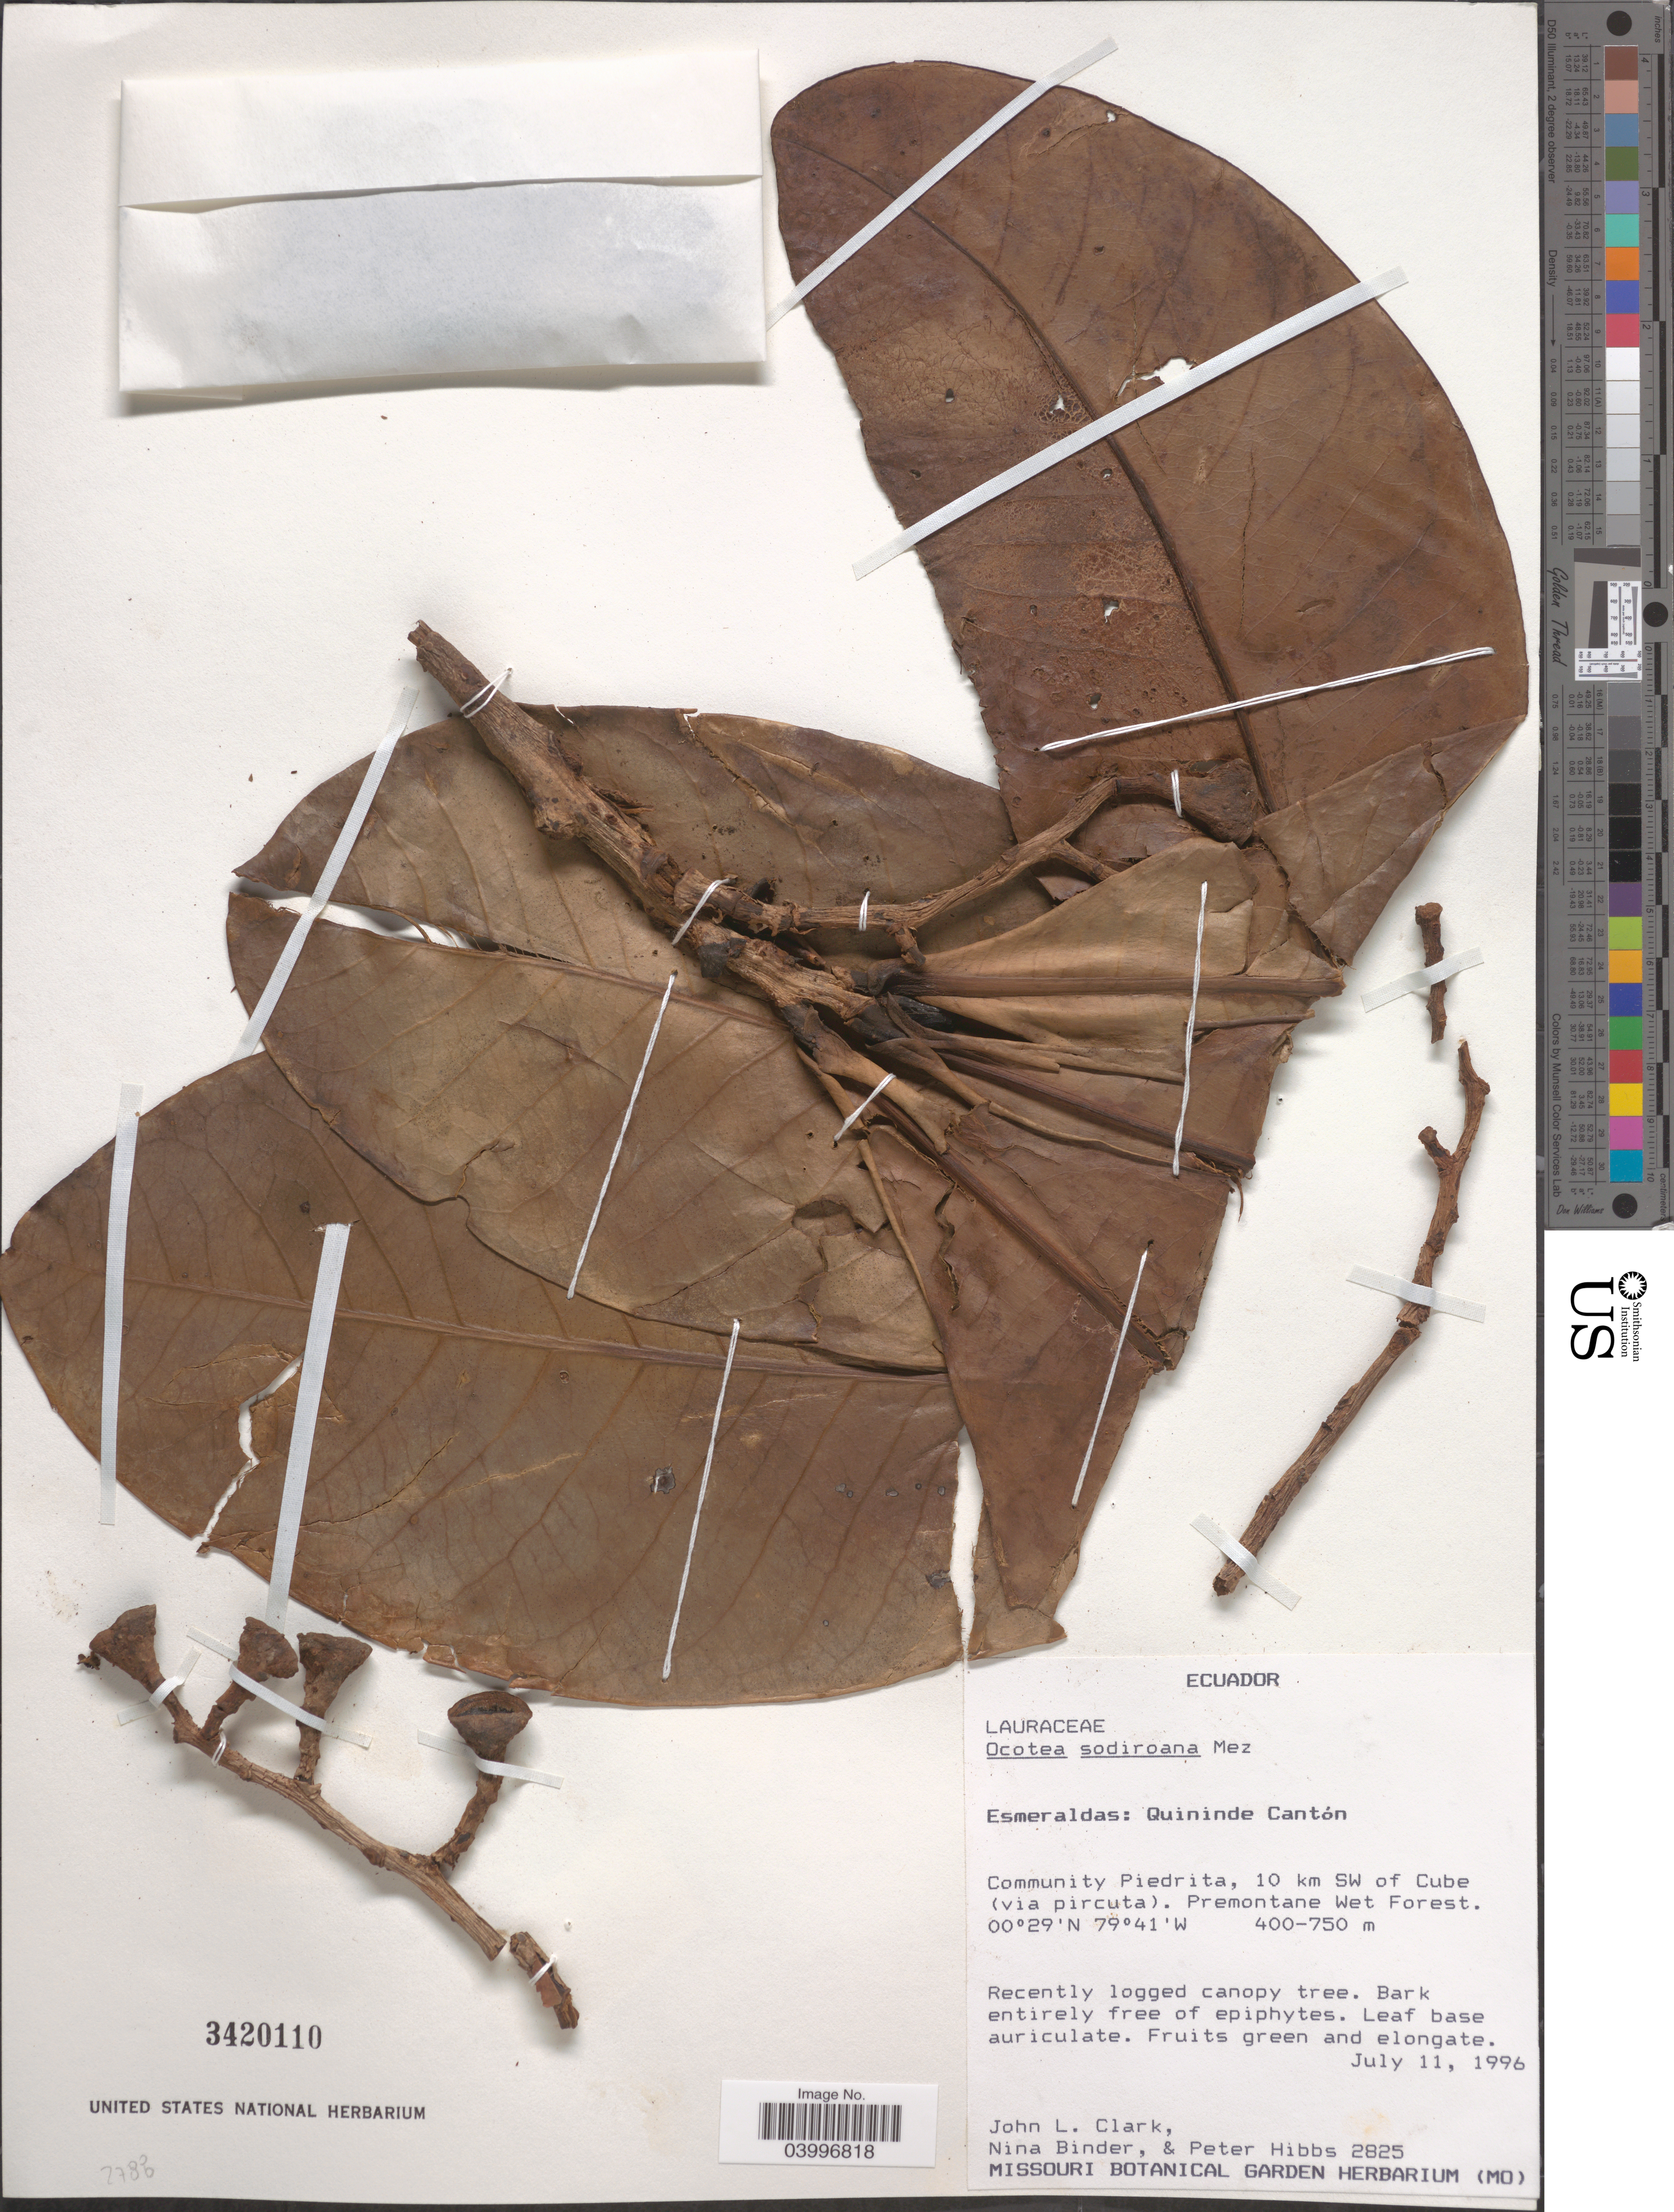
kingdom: Plantae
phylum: Tracheophyta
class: Magnoliopsida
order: Laurales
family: Lauraceae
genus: Ocotea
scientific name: Ocotea sodiroana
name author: (Nees) Mez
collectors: J. L. Clark, N. Binder & P. Hibbs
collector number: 2825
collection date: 1996-07-11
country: Ecuador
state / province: Esmeraldas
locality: Quininde Cantón. Community Piedrita, 10 km SW of Cube (via pircuta).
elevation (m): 400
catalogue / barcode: US 3420110